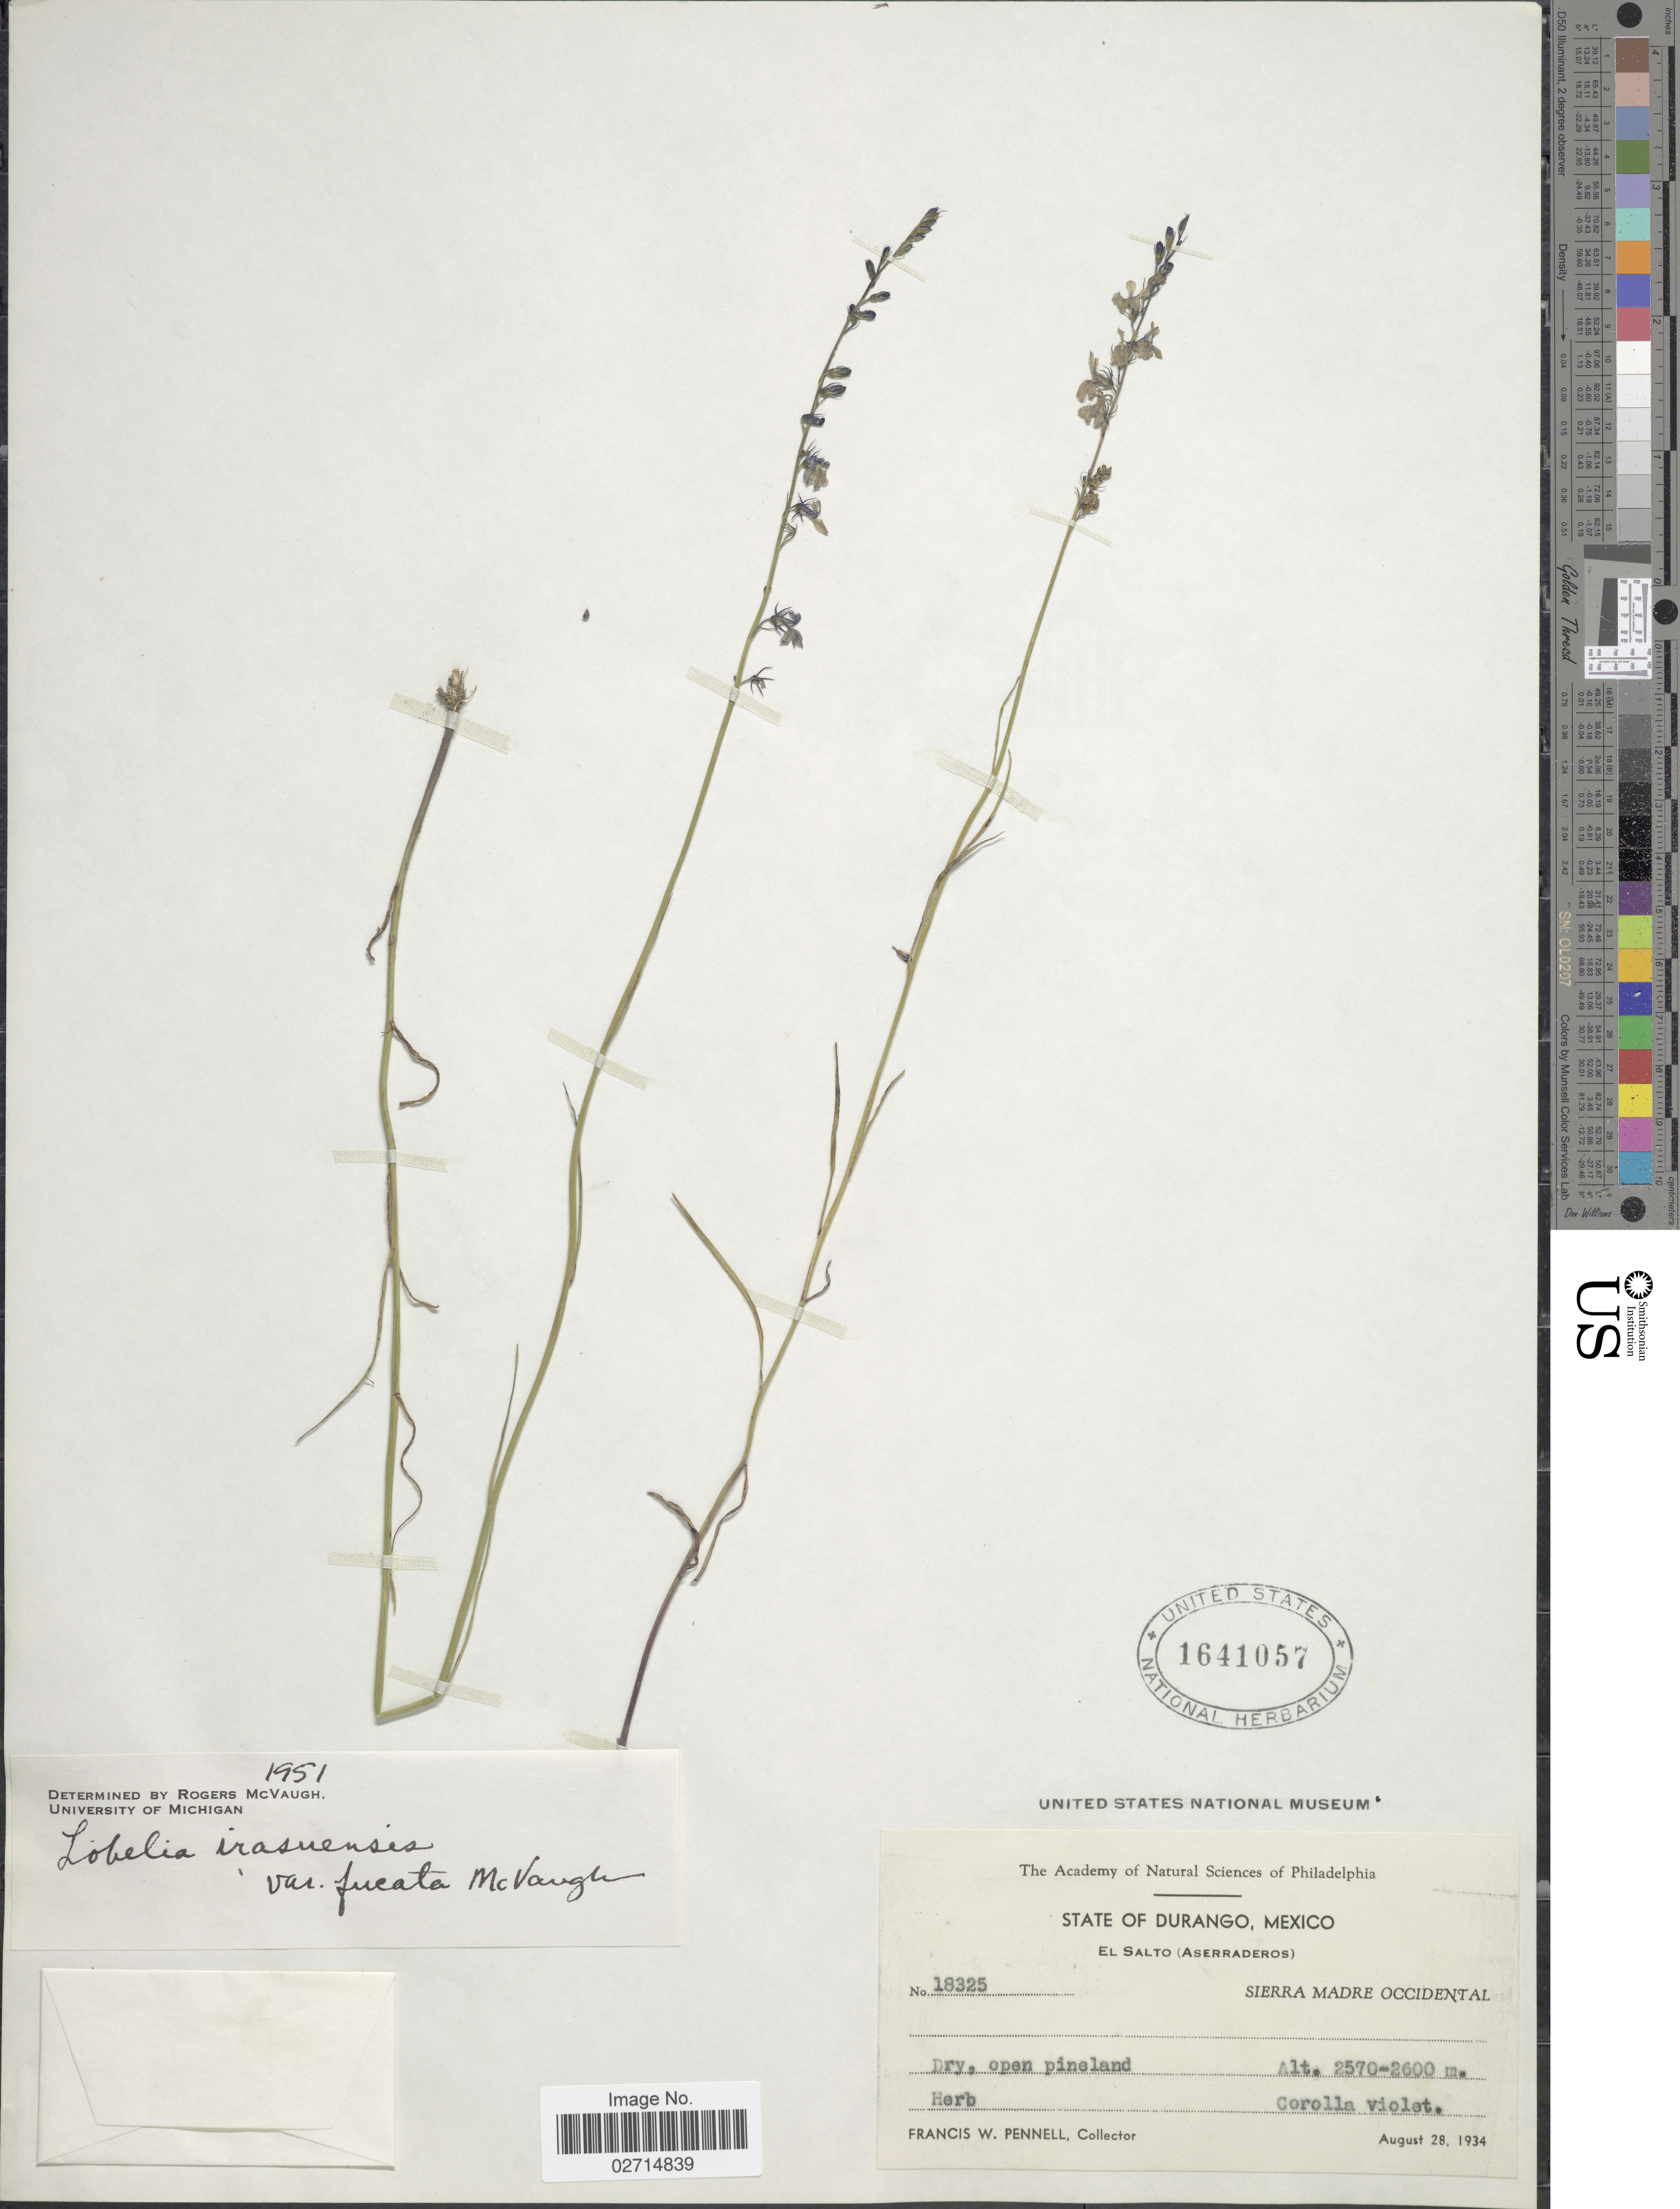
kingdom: Plantae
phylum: Tracheophyta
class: Magnoliopsida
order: Asterales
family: Campanulaceae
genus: Lobelia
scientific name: Lobelia irasuensis subsp. fucata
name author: (McVaugh) Lammers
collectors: F. W. Pennell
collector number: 18325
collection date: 1934-08-28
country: Mexico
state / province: Durango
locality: El Salto (Aserraderos) Sierra Madre Occidental.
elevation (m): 2570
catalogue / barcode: US 1641057